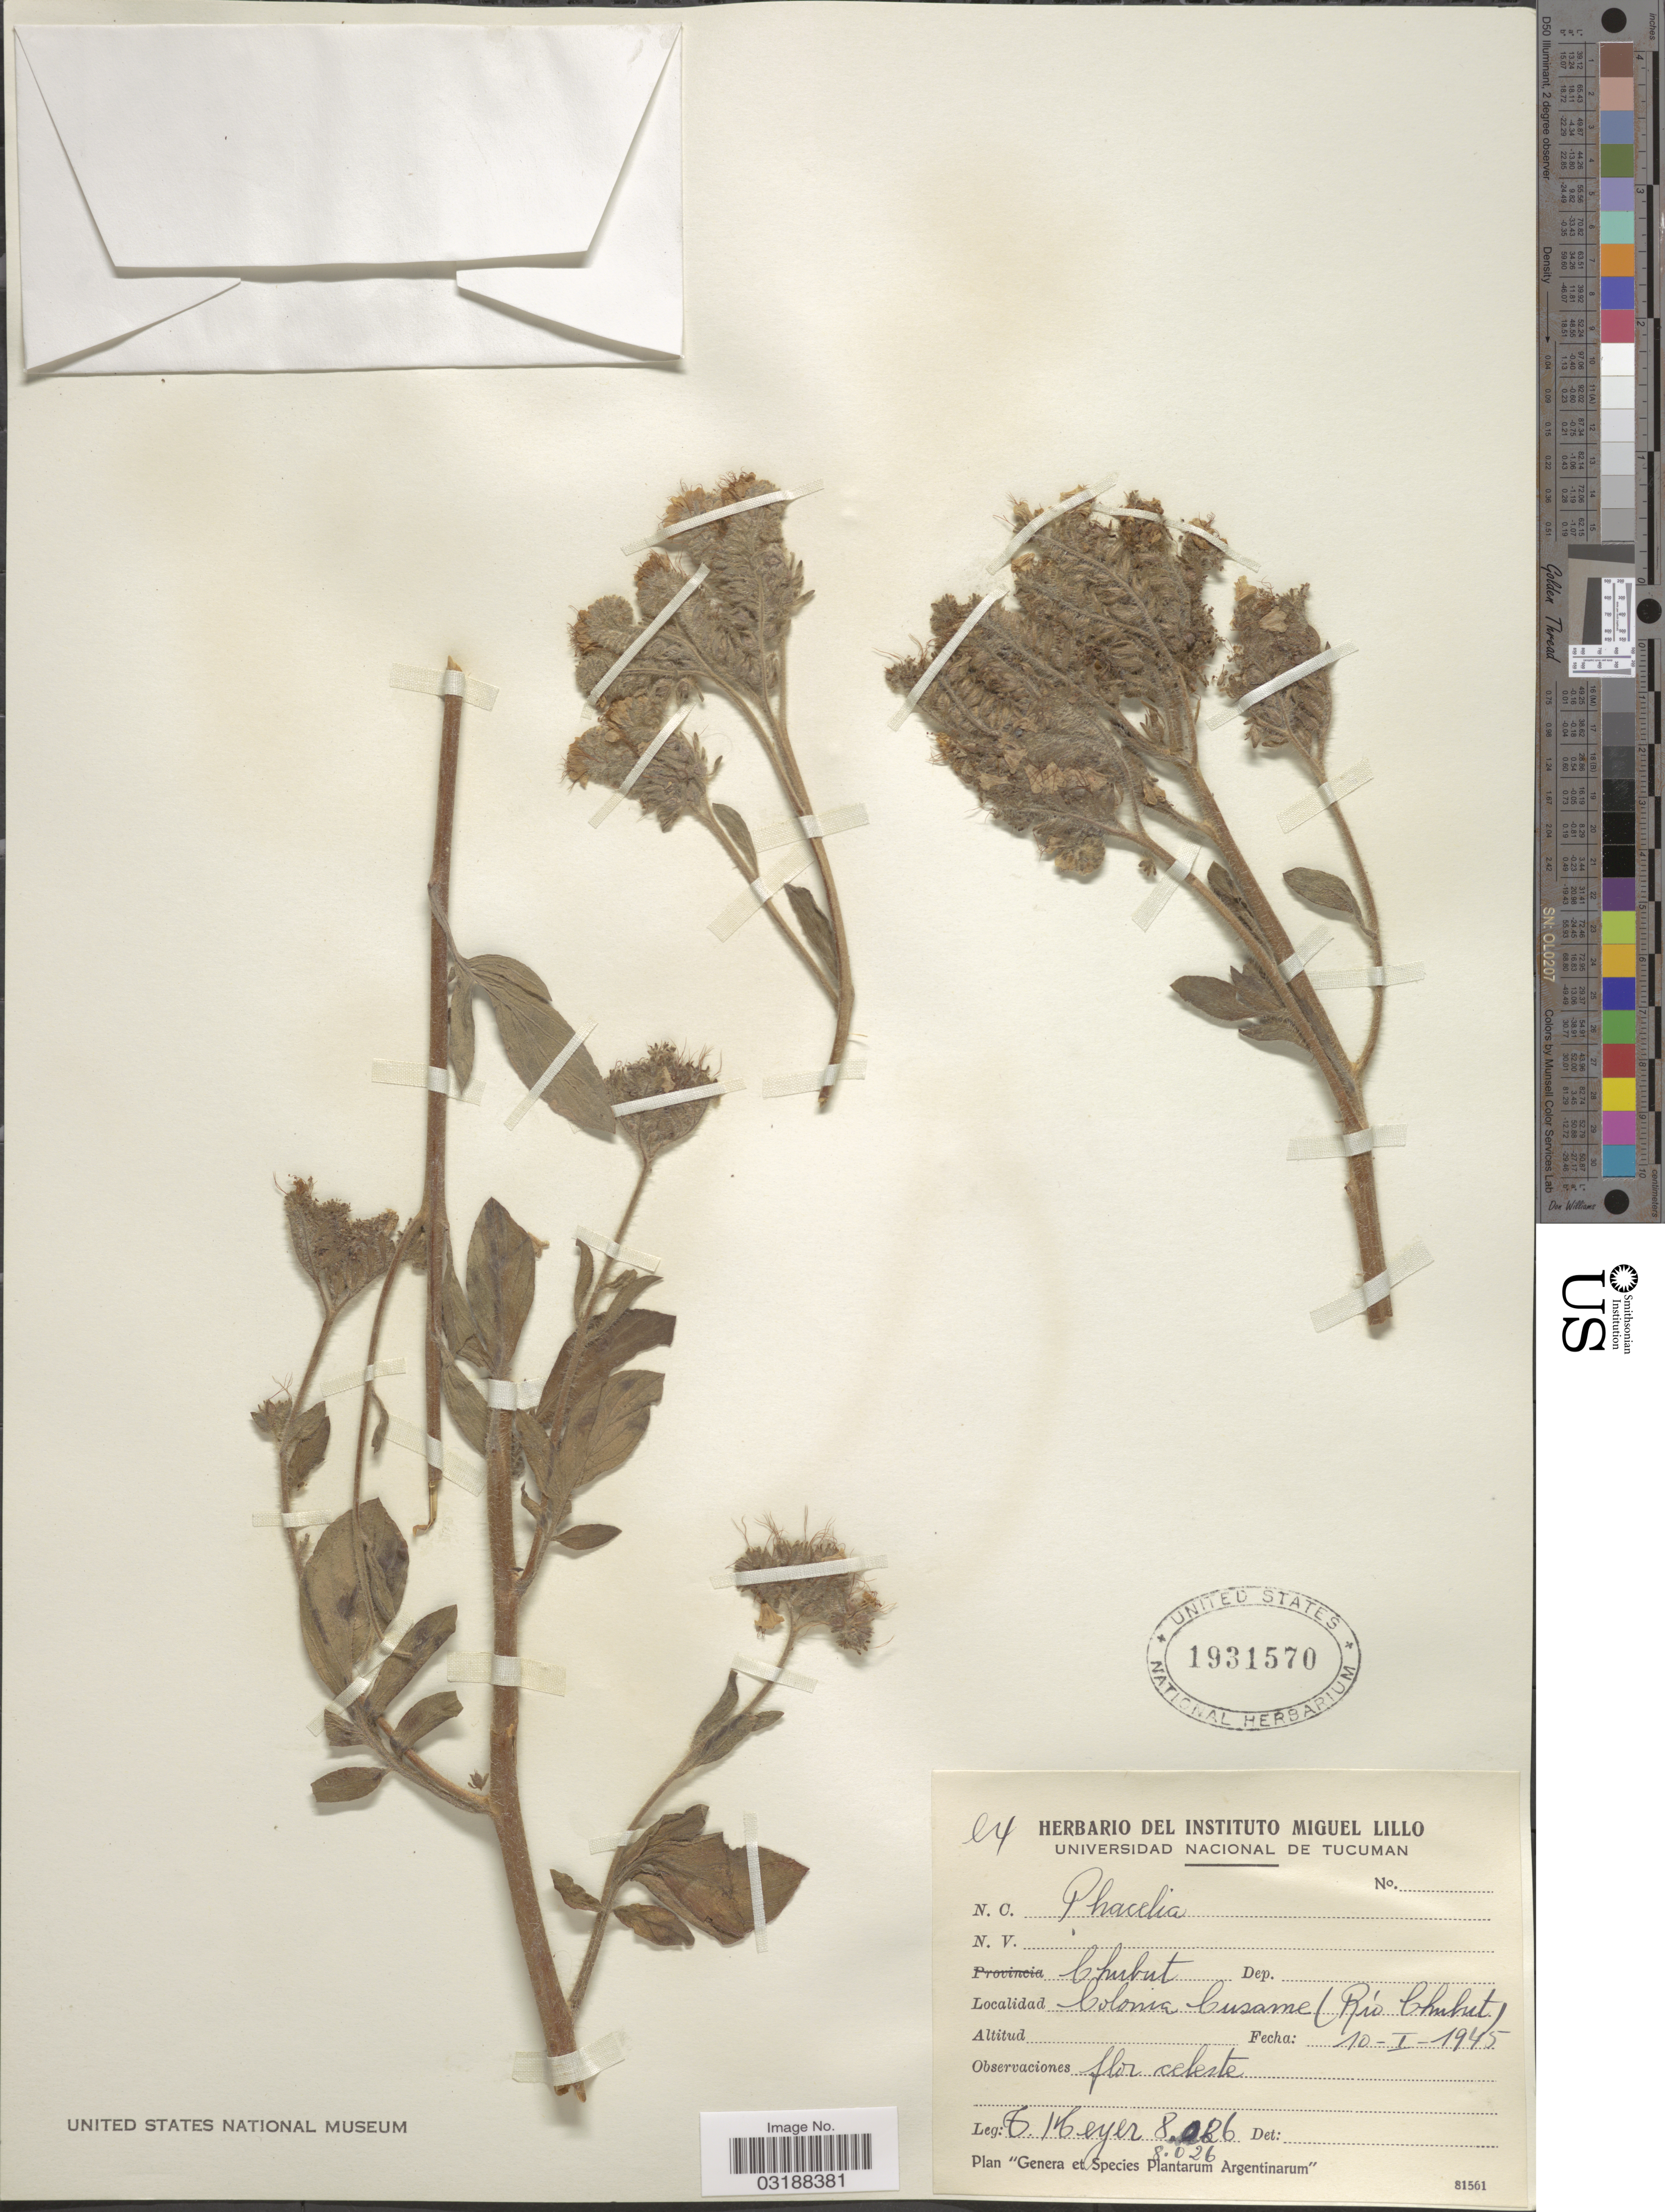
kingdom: Plantae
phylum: Tracheophyta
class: Magnoliopsida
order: Boraginales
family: Hydrophyllaceae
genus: Phacelia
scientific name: Phacelia sp.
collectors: C. Meyer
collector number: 8026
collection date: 1945-01-10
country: Argentina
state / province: Chubut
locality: Chubut. Colonia Cusame (Río Chubut).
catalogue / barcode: US 1931570